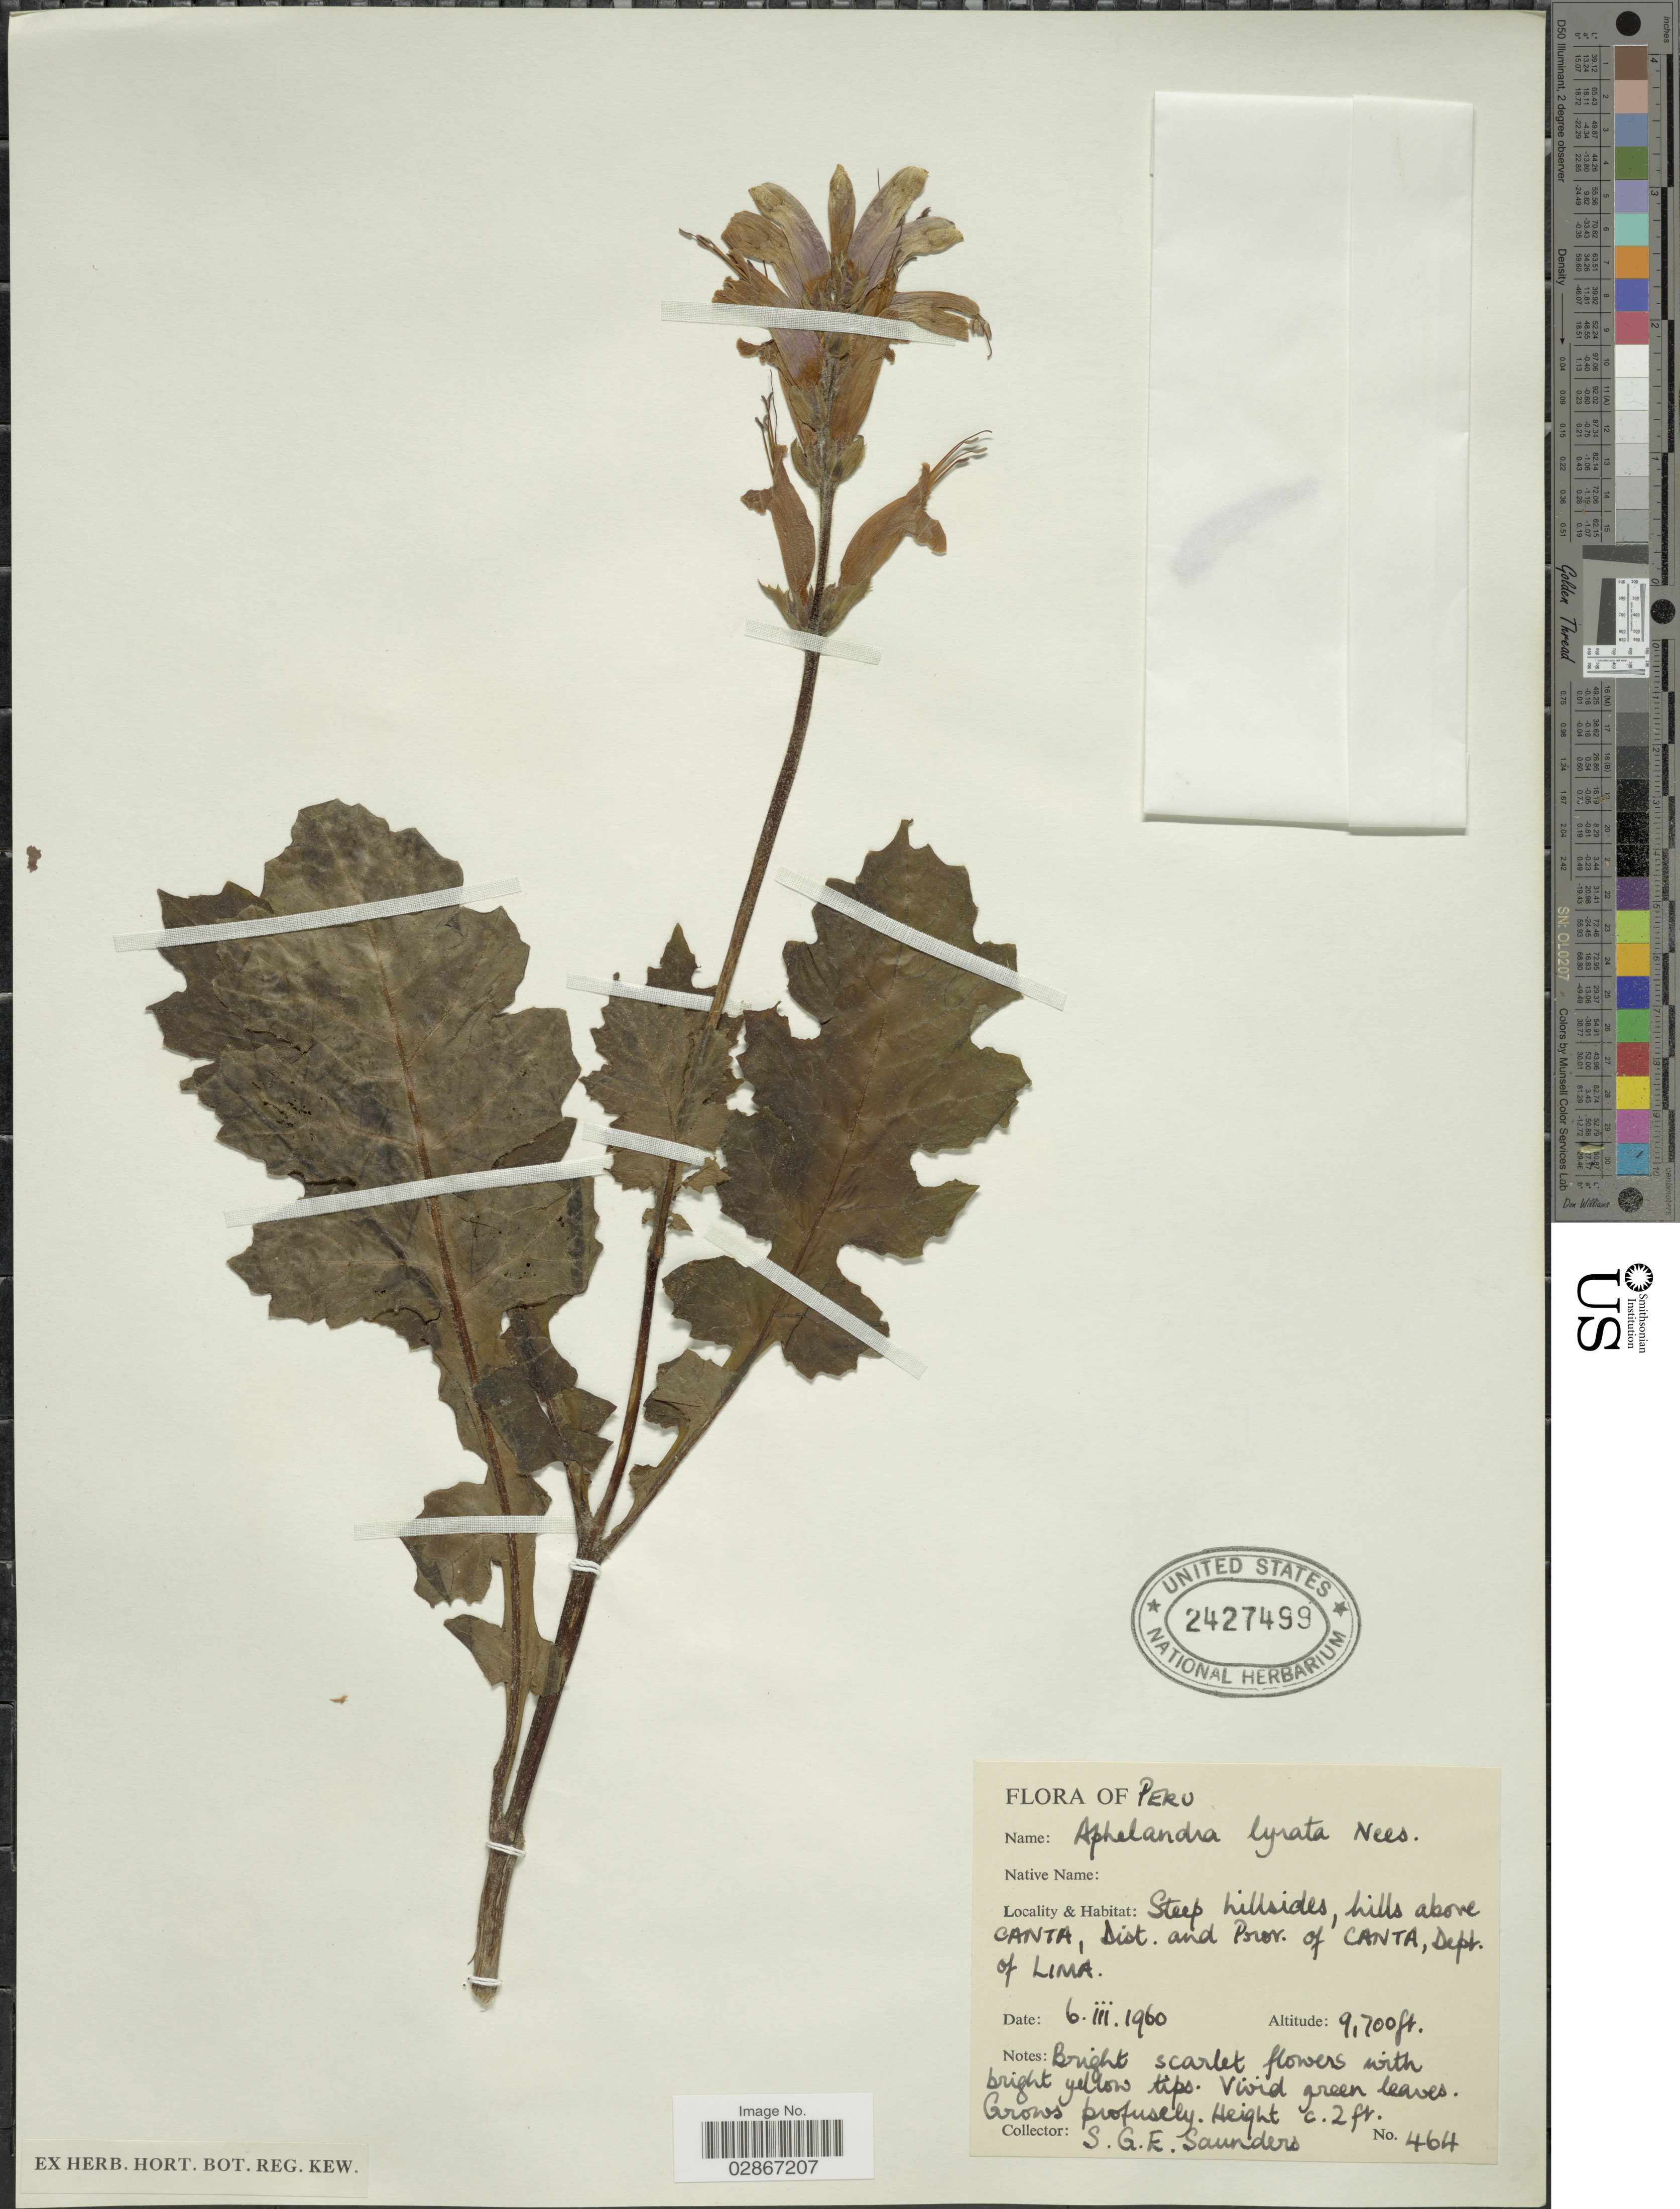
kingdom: Plantae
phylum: Tracheophyta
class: Magnoliopsida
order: Lamiales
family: Acanthaceae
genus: Aphelandra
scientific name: Aphelandra lyrata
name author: Nees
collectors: S. G. E. Saunders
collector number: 464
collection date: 1960-03-06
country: Peru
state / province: Lima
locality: Steep hillsides, hills above Canta, Dist. and Prov. of Canta, Dept. of Lima.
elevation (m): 2957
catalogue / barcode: US 2427499